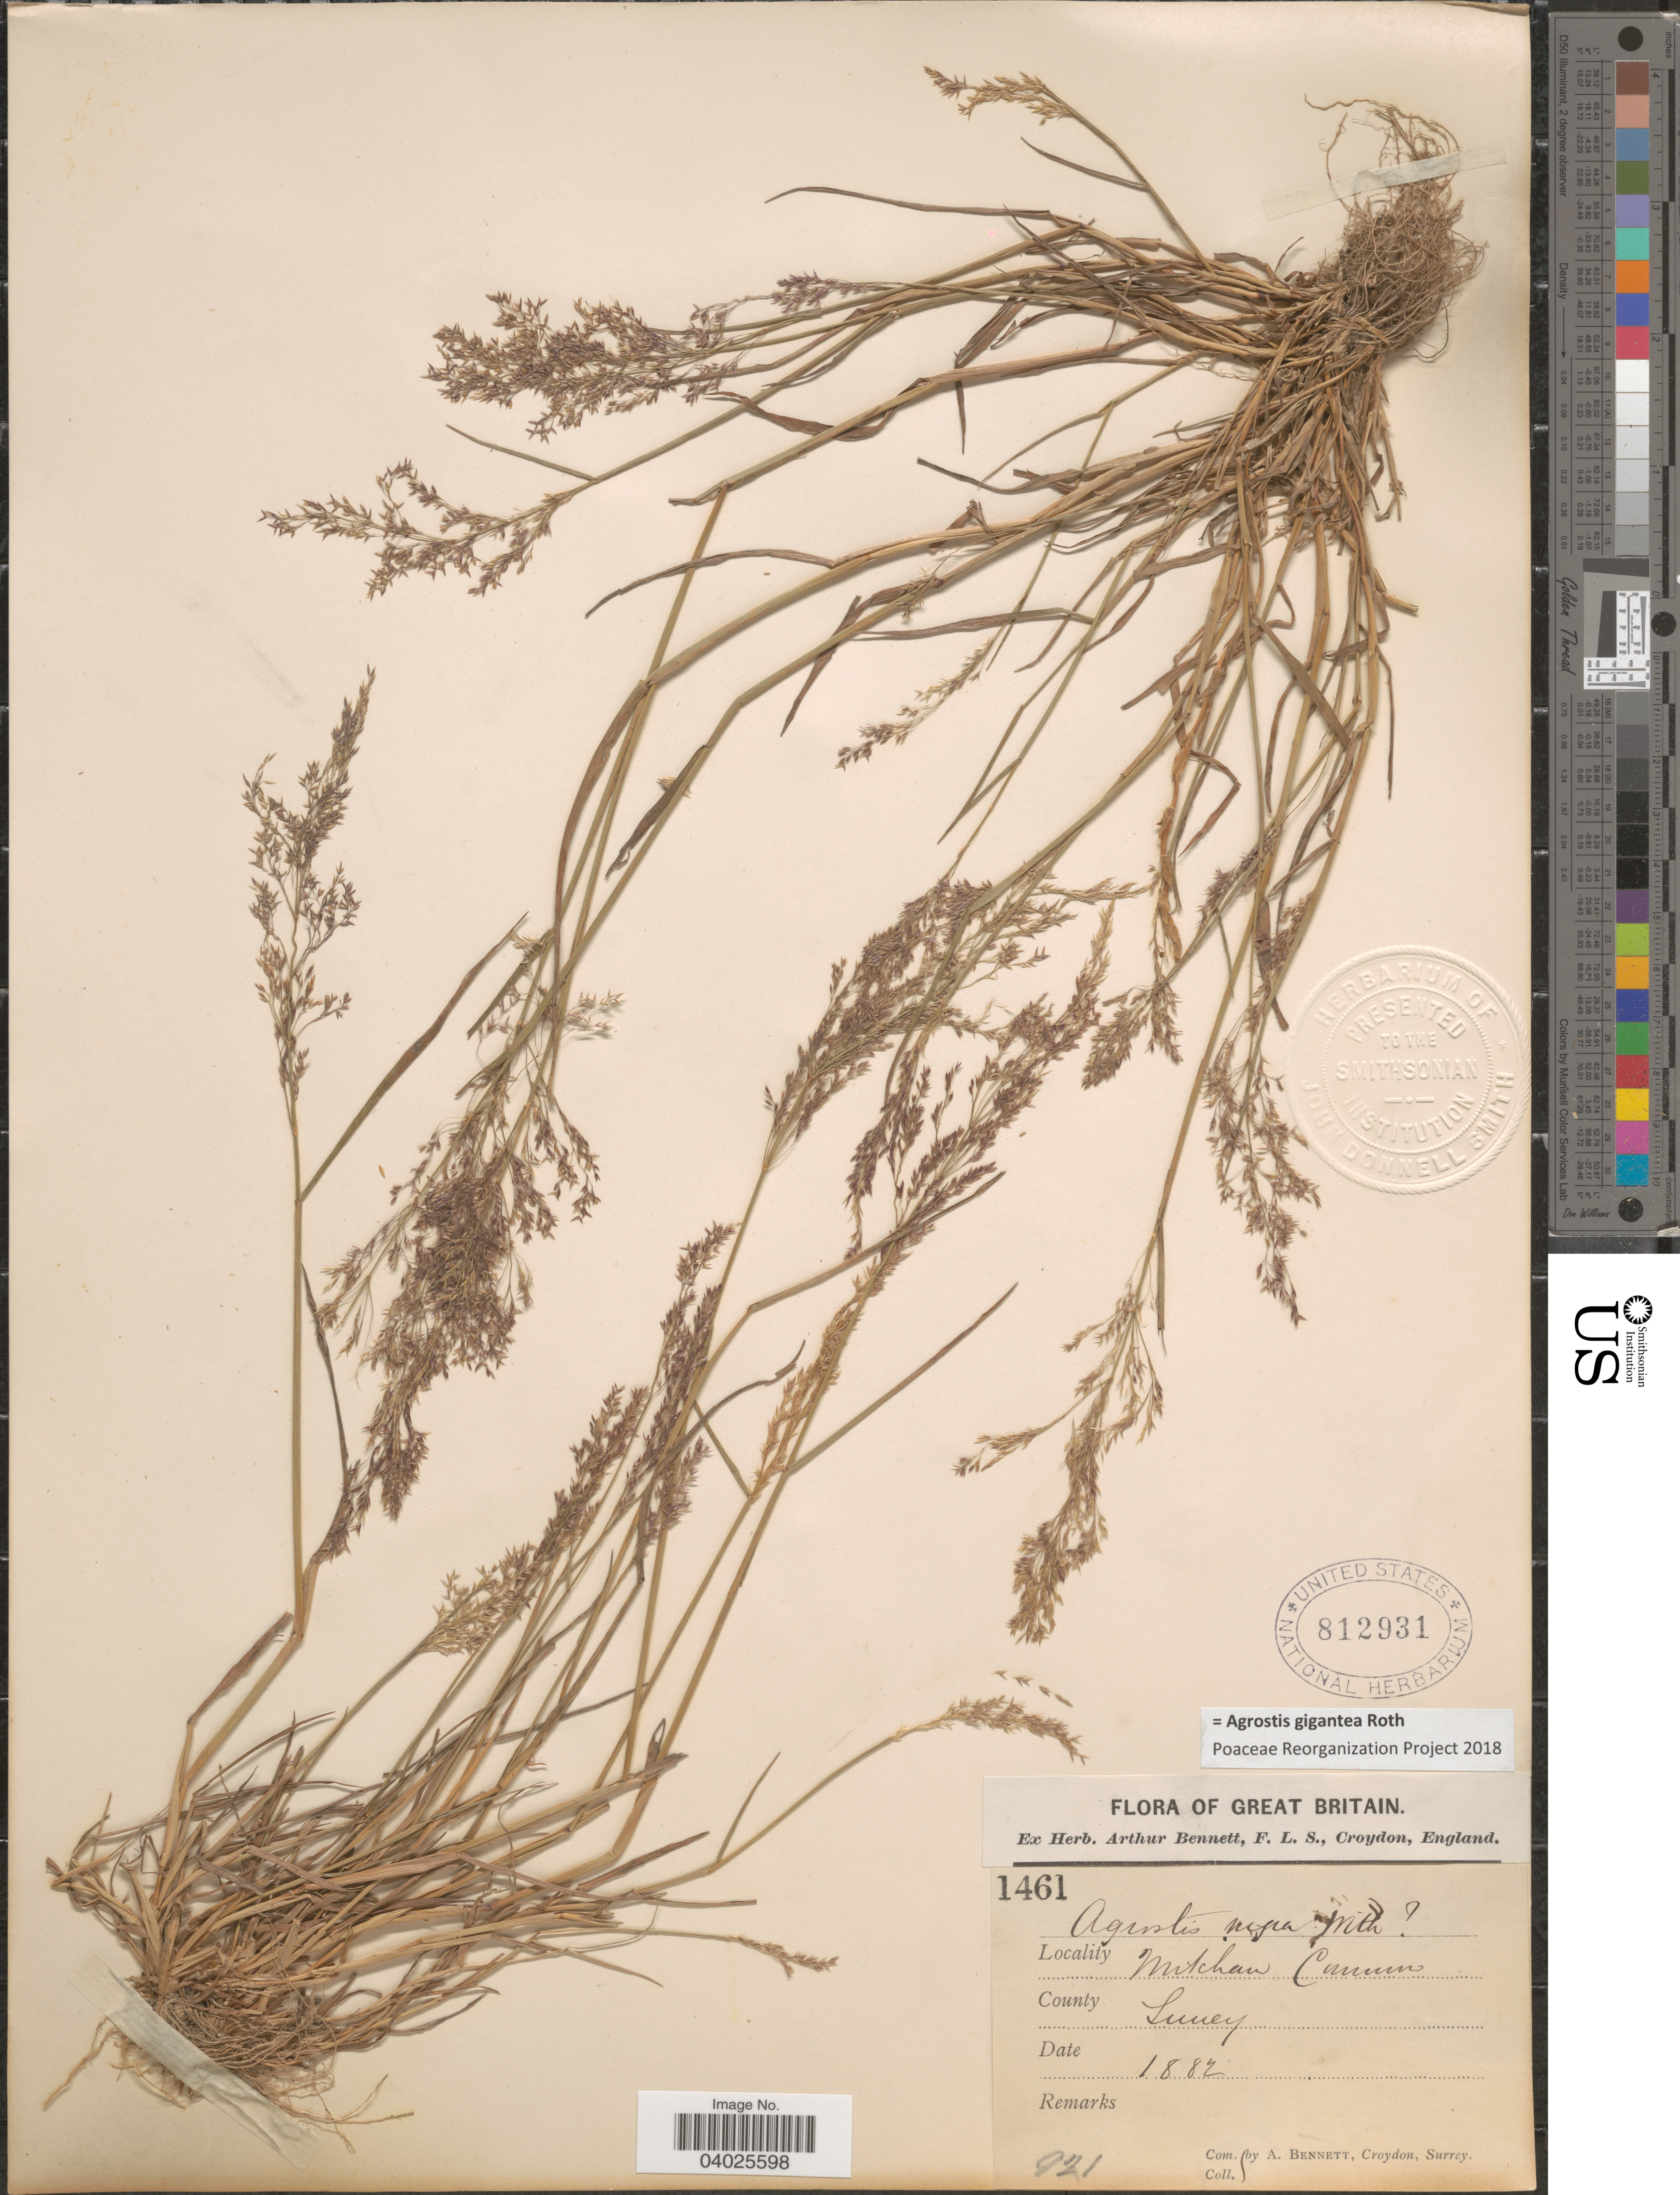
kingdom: Plantae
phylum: Tracheophyta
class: Liliopsida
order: Poales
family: Poaceae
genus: Agrostis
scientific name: Agrostis gigantea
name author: Roth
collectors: A. Bennett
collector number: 921?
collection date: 1882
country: United Kingdom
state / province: England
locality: Great Britain. Mitchan Common. County Surrey.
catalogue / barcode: US 812931